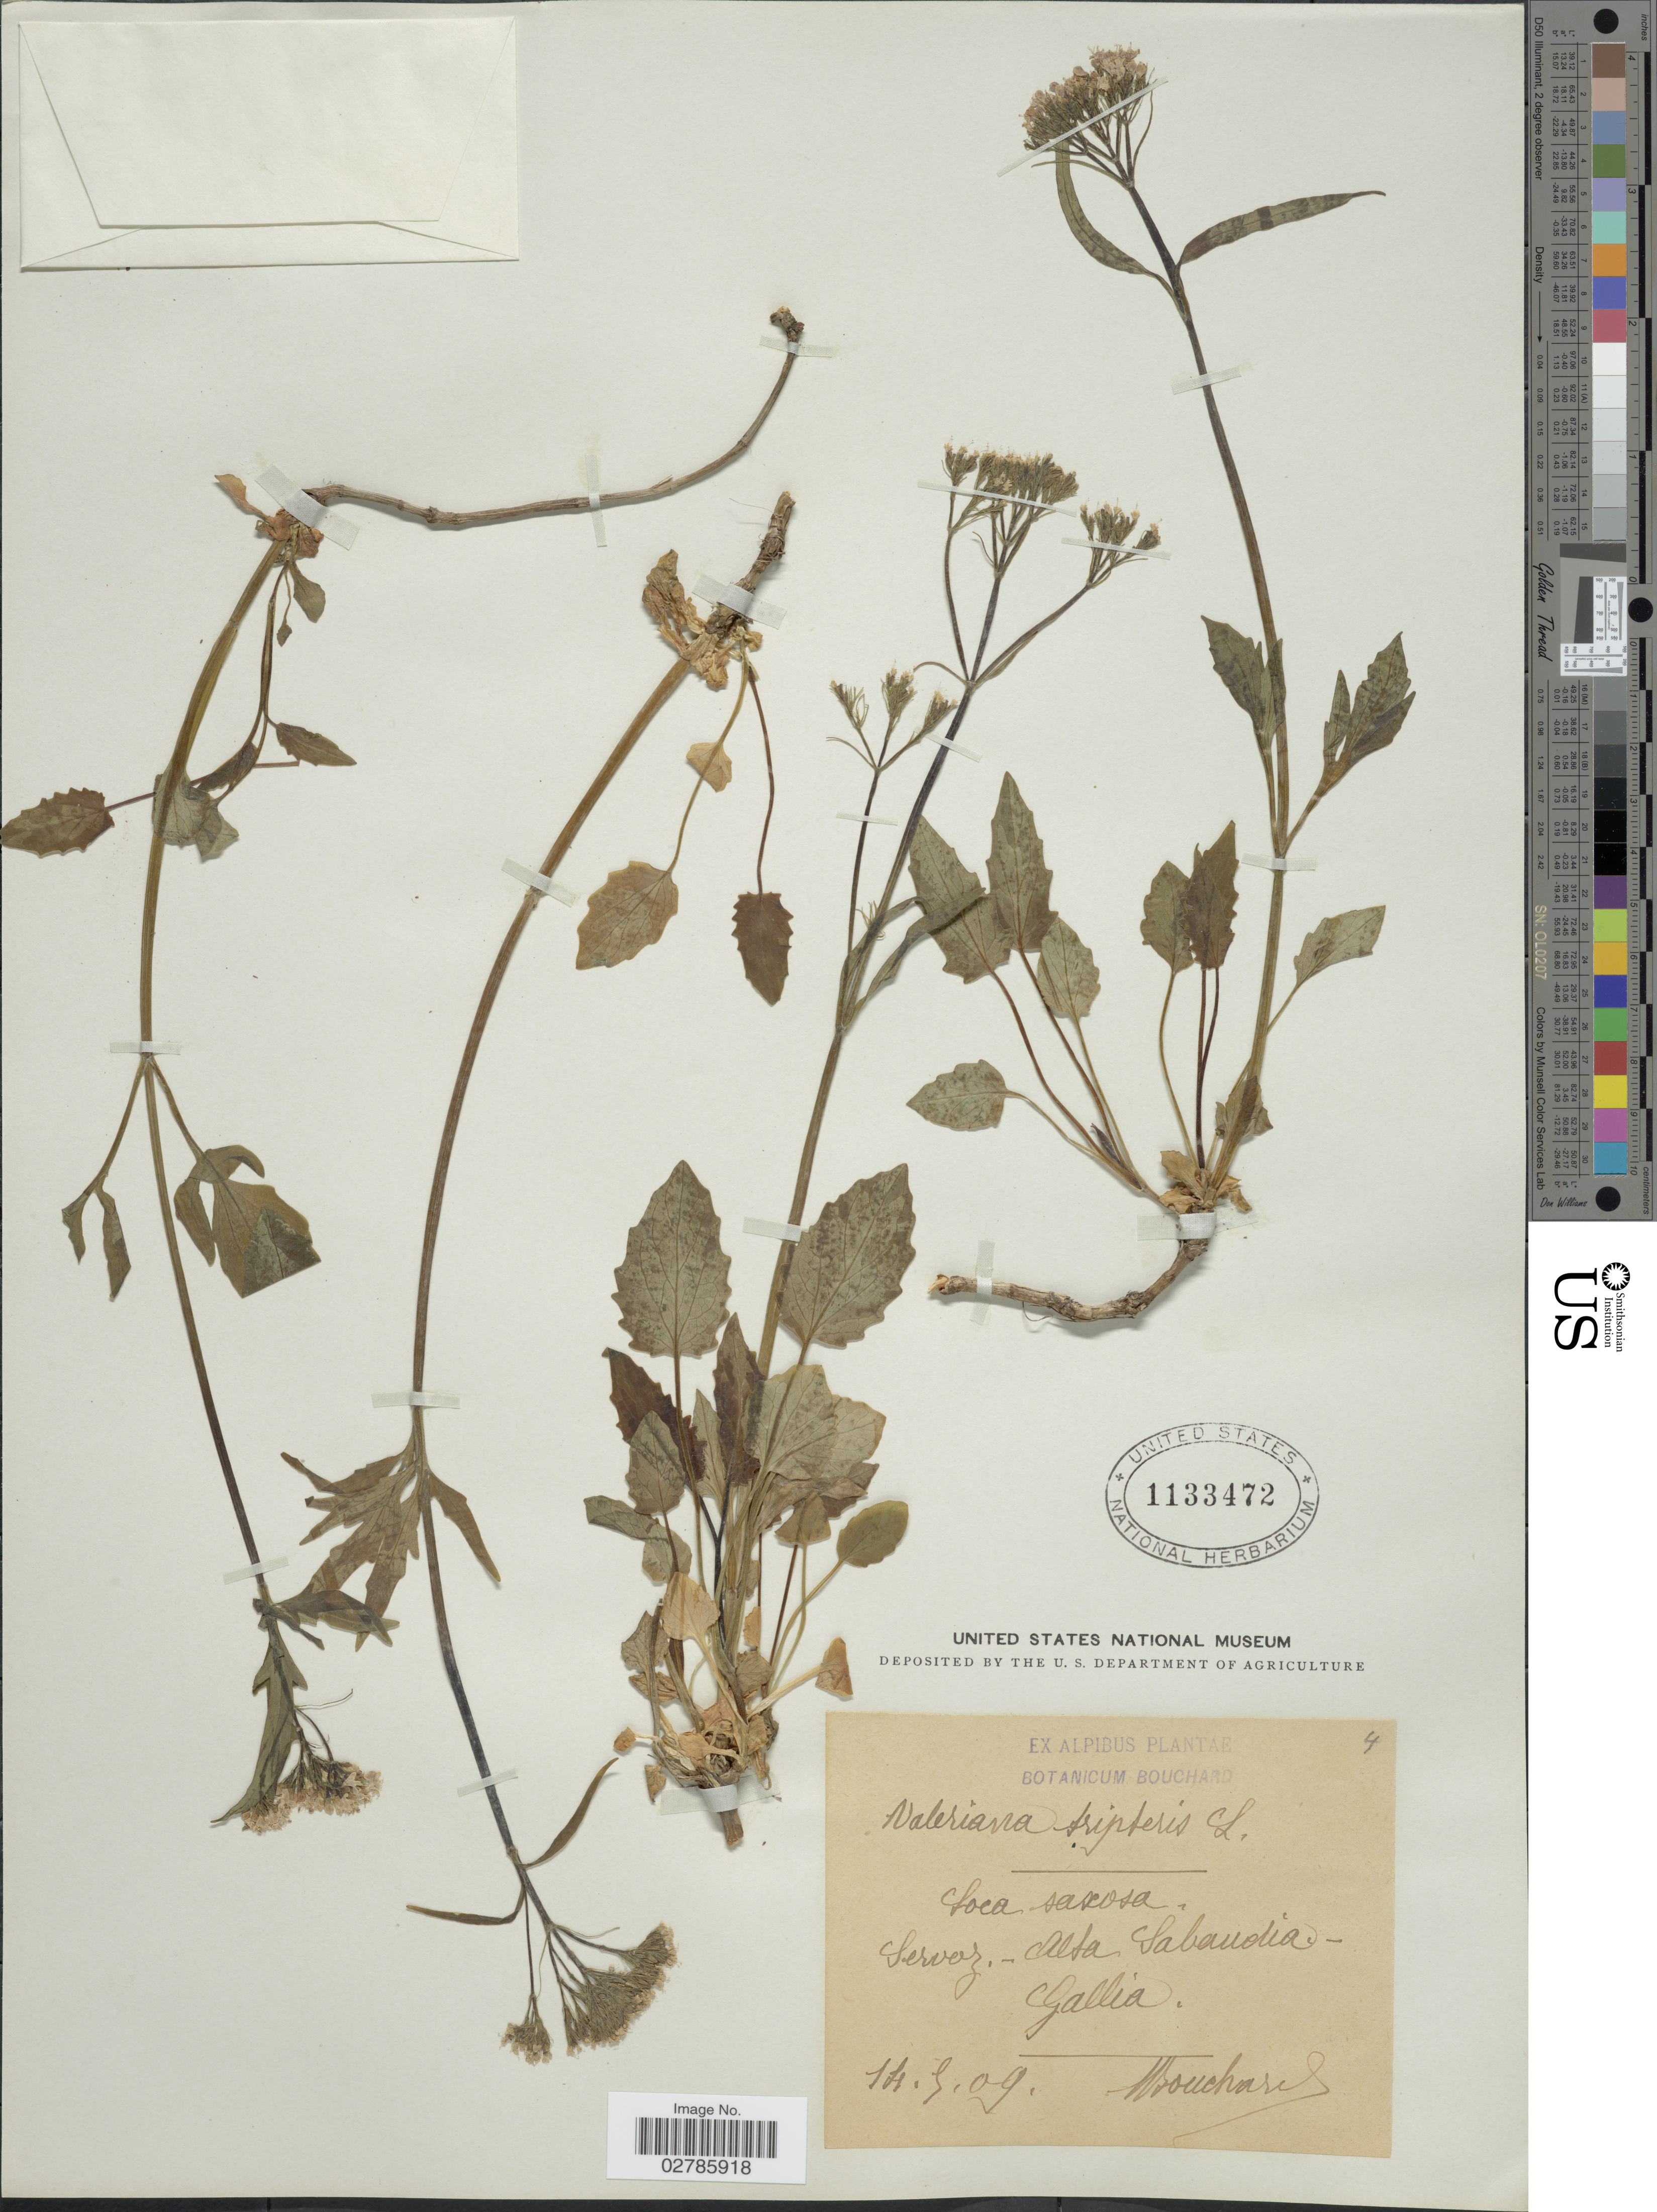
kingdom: Plantae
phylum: Tracheophyta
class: Magnoliopsida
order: Dipsacales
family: Caprifoliaceae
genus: Valeriana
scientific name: Valeriana tripteris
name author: L.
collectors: J. Bouchard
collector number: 4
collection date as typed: Transcribed d/m/y: 14/5/9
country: France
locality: Servaz - Alta Sabandia - Gallia.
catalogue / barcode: US 1133472